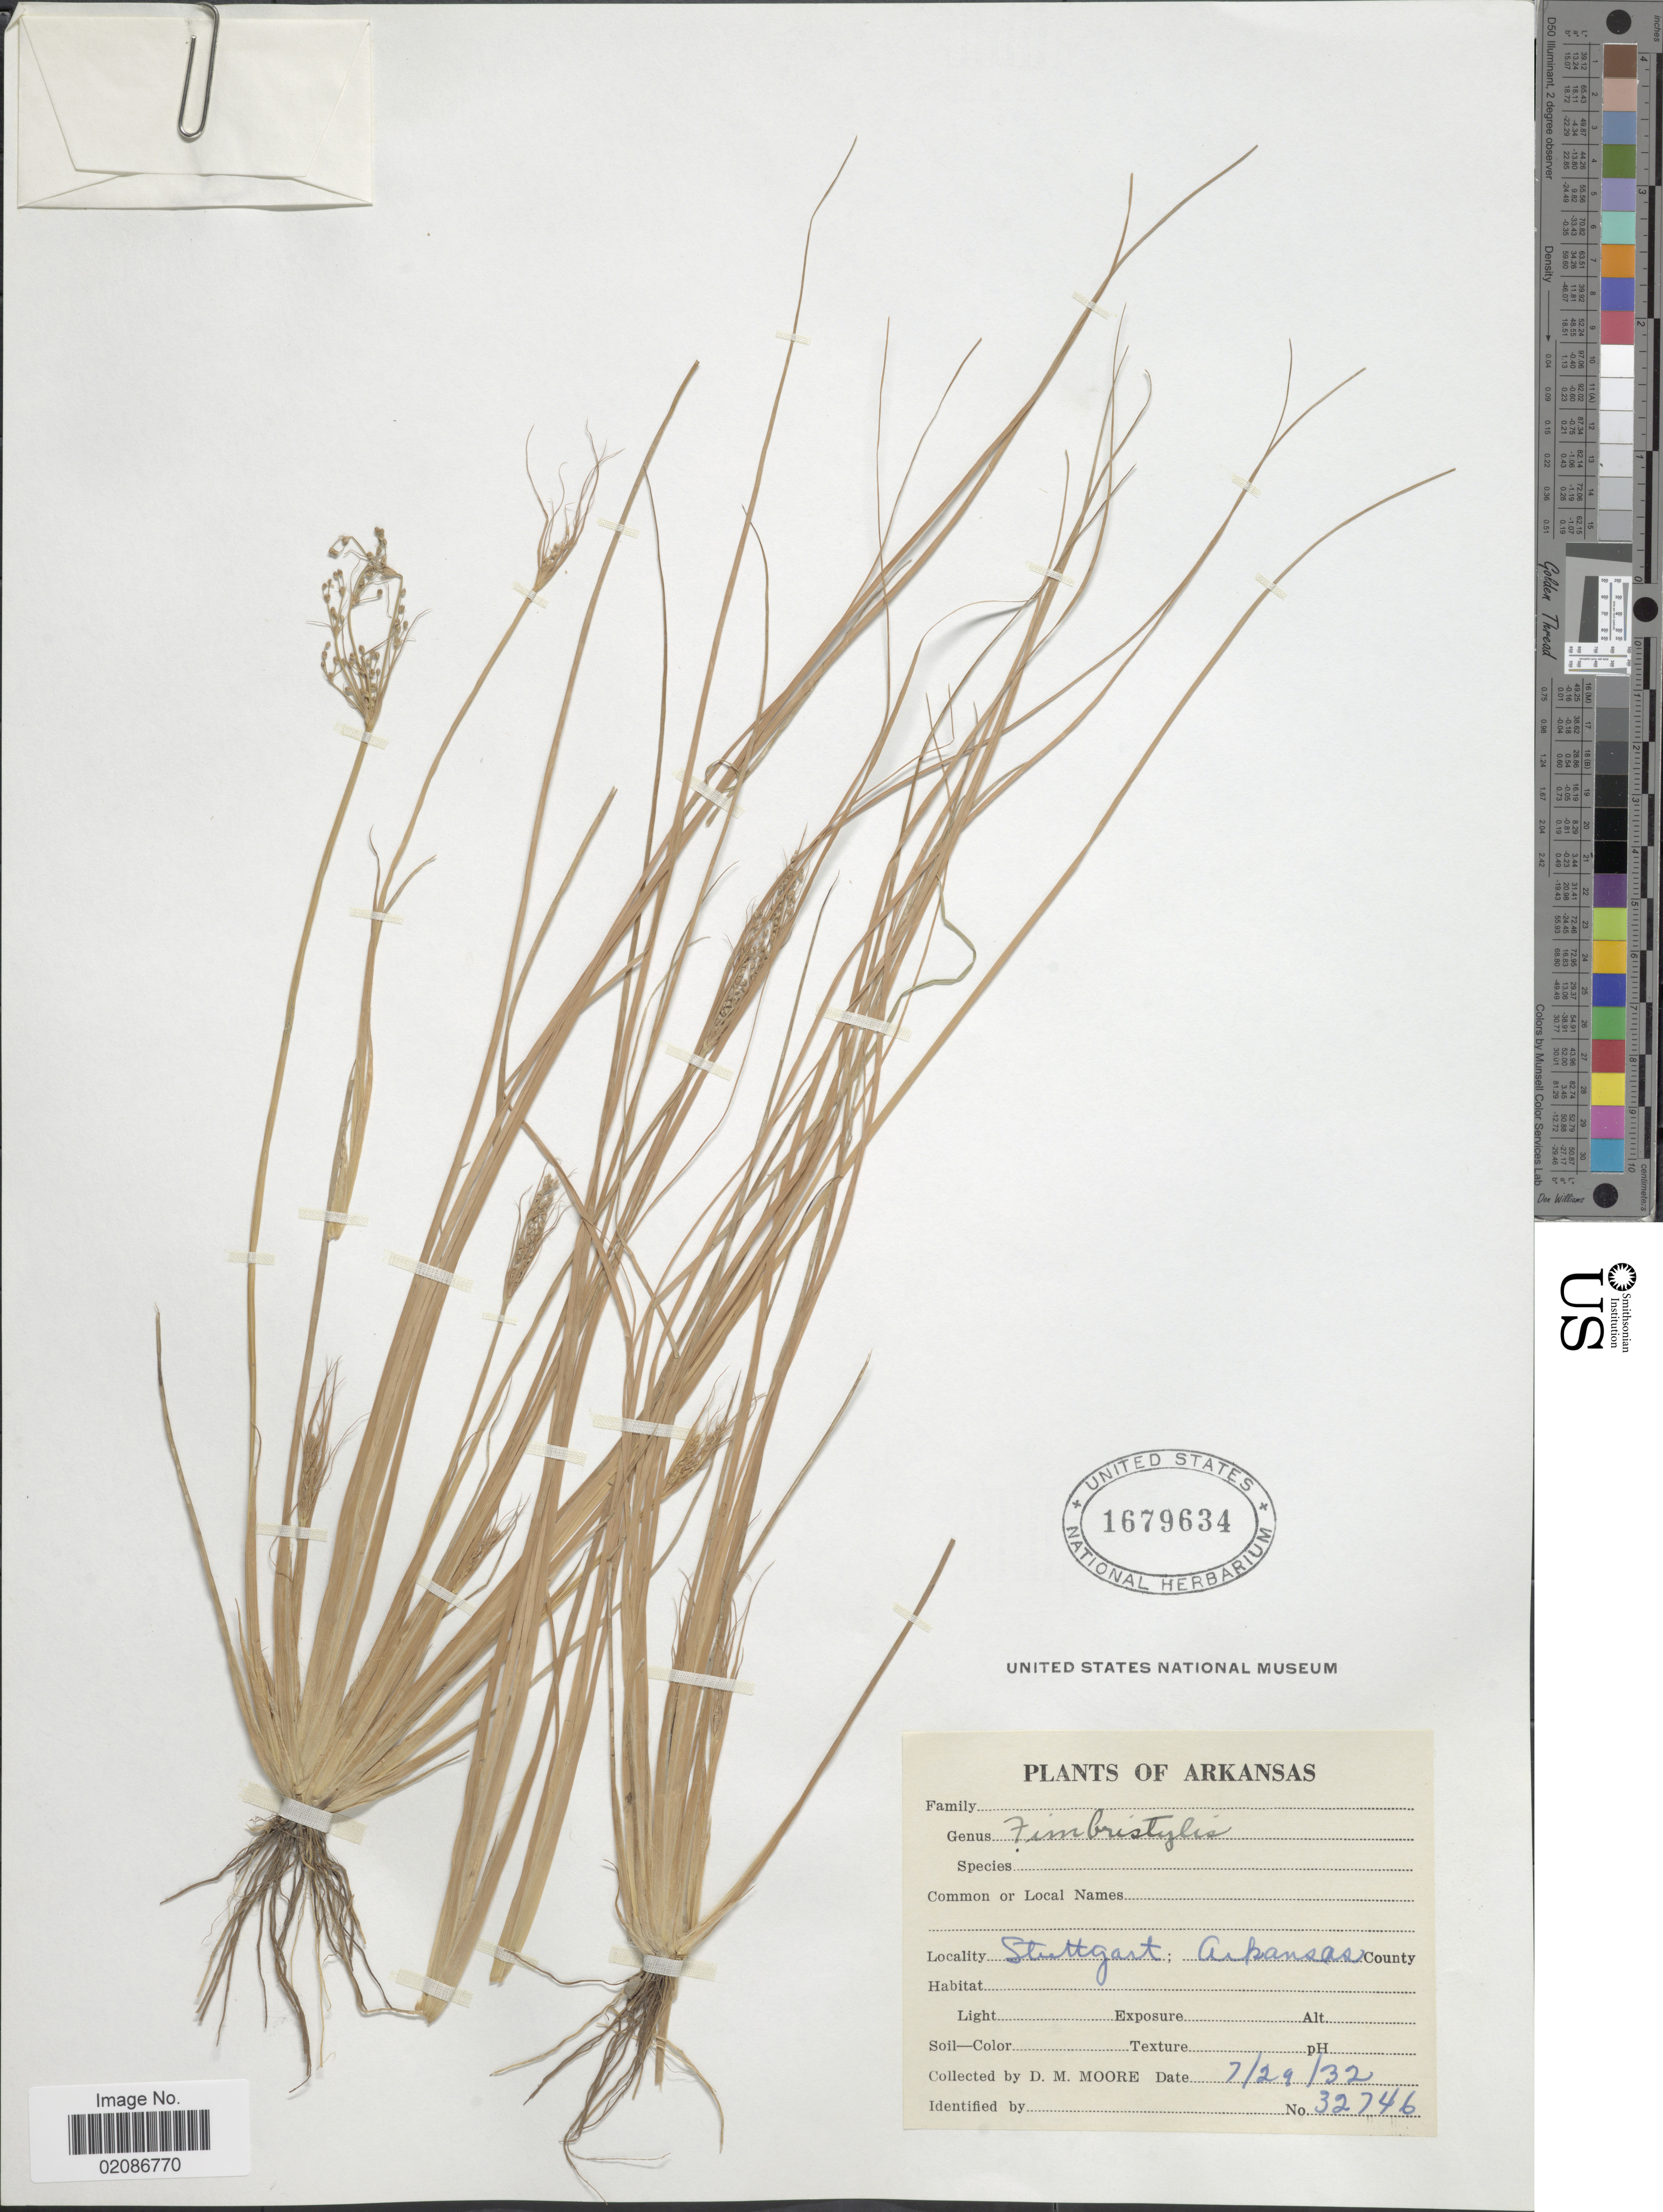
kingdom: Plantae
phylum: Tracheophyta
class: Liliopsida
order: Poales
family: Cyperaceae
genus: Fimbristylis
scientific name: Fimbristylis littoralis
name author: Gaudich.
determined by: Strong, M. T., (US), Smithsonian Institution - National Museum of Natural History (UNITED STATES)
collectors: D. Moore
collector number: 32746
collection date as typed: Transcribed d/m/y: 29/7/32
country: United States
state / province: Arkansas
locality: Stuttgart; Arkansas County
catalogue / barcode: US 1679634